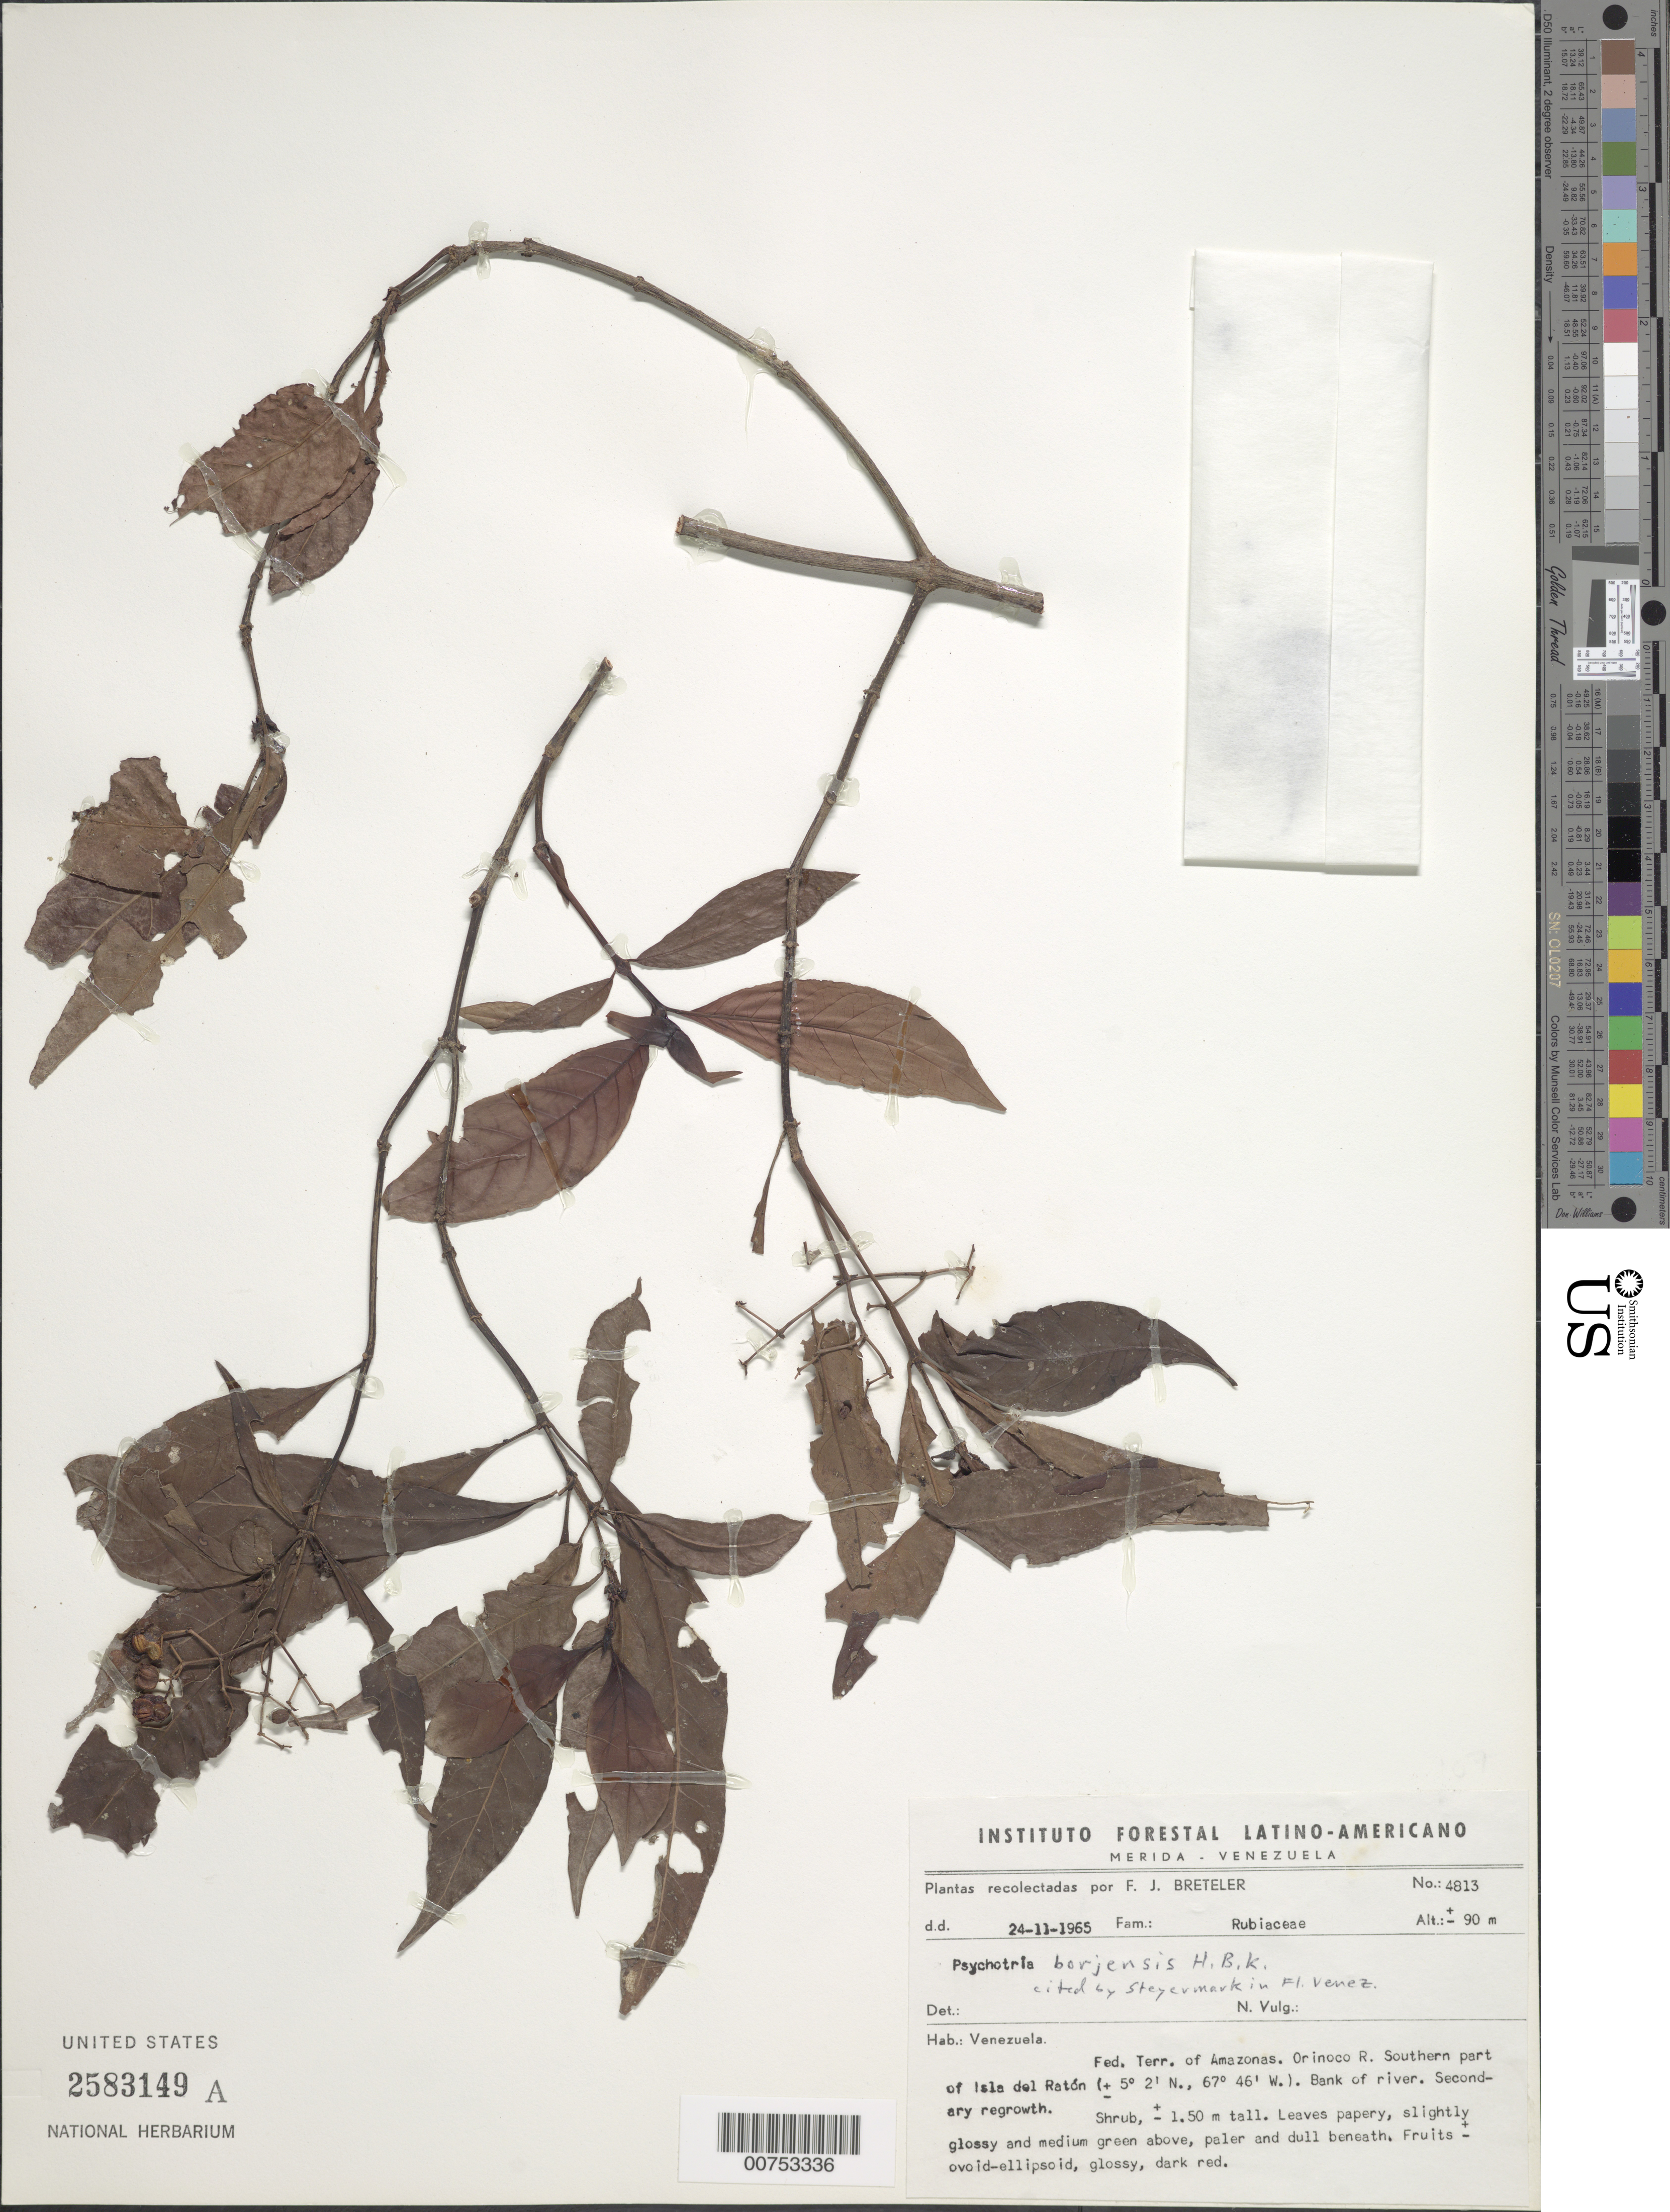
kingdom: Plantae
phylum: Tracheophyta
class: Magnoliopsida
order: Gentianales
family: Rubiaceae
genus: Psychotria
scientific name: Psychotria borjensis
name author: Kunth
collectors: F. J. Breteler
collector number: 4813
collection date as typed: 24-Nov-65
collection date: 1965-11-24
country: Venezuela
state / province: Amazonas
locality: Orinoco R., southern part of Isla del Ratón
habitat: Secondary forest, bank of river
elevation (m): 90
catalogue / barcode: US 2583149A